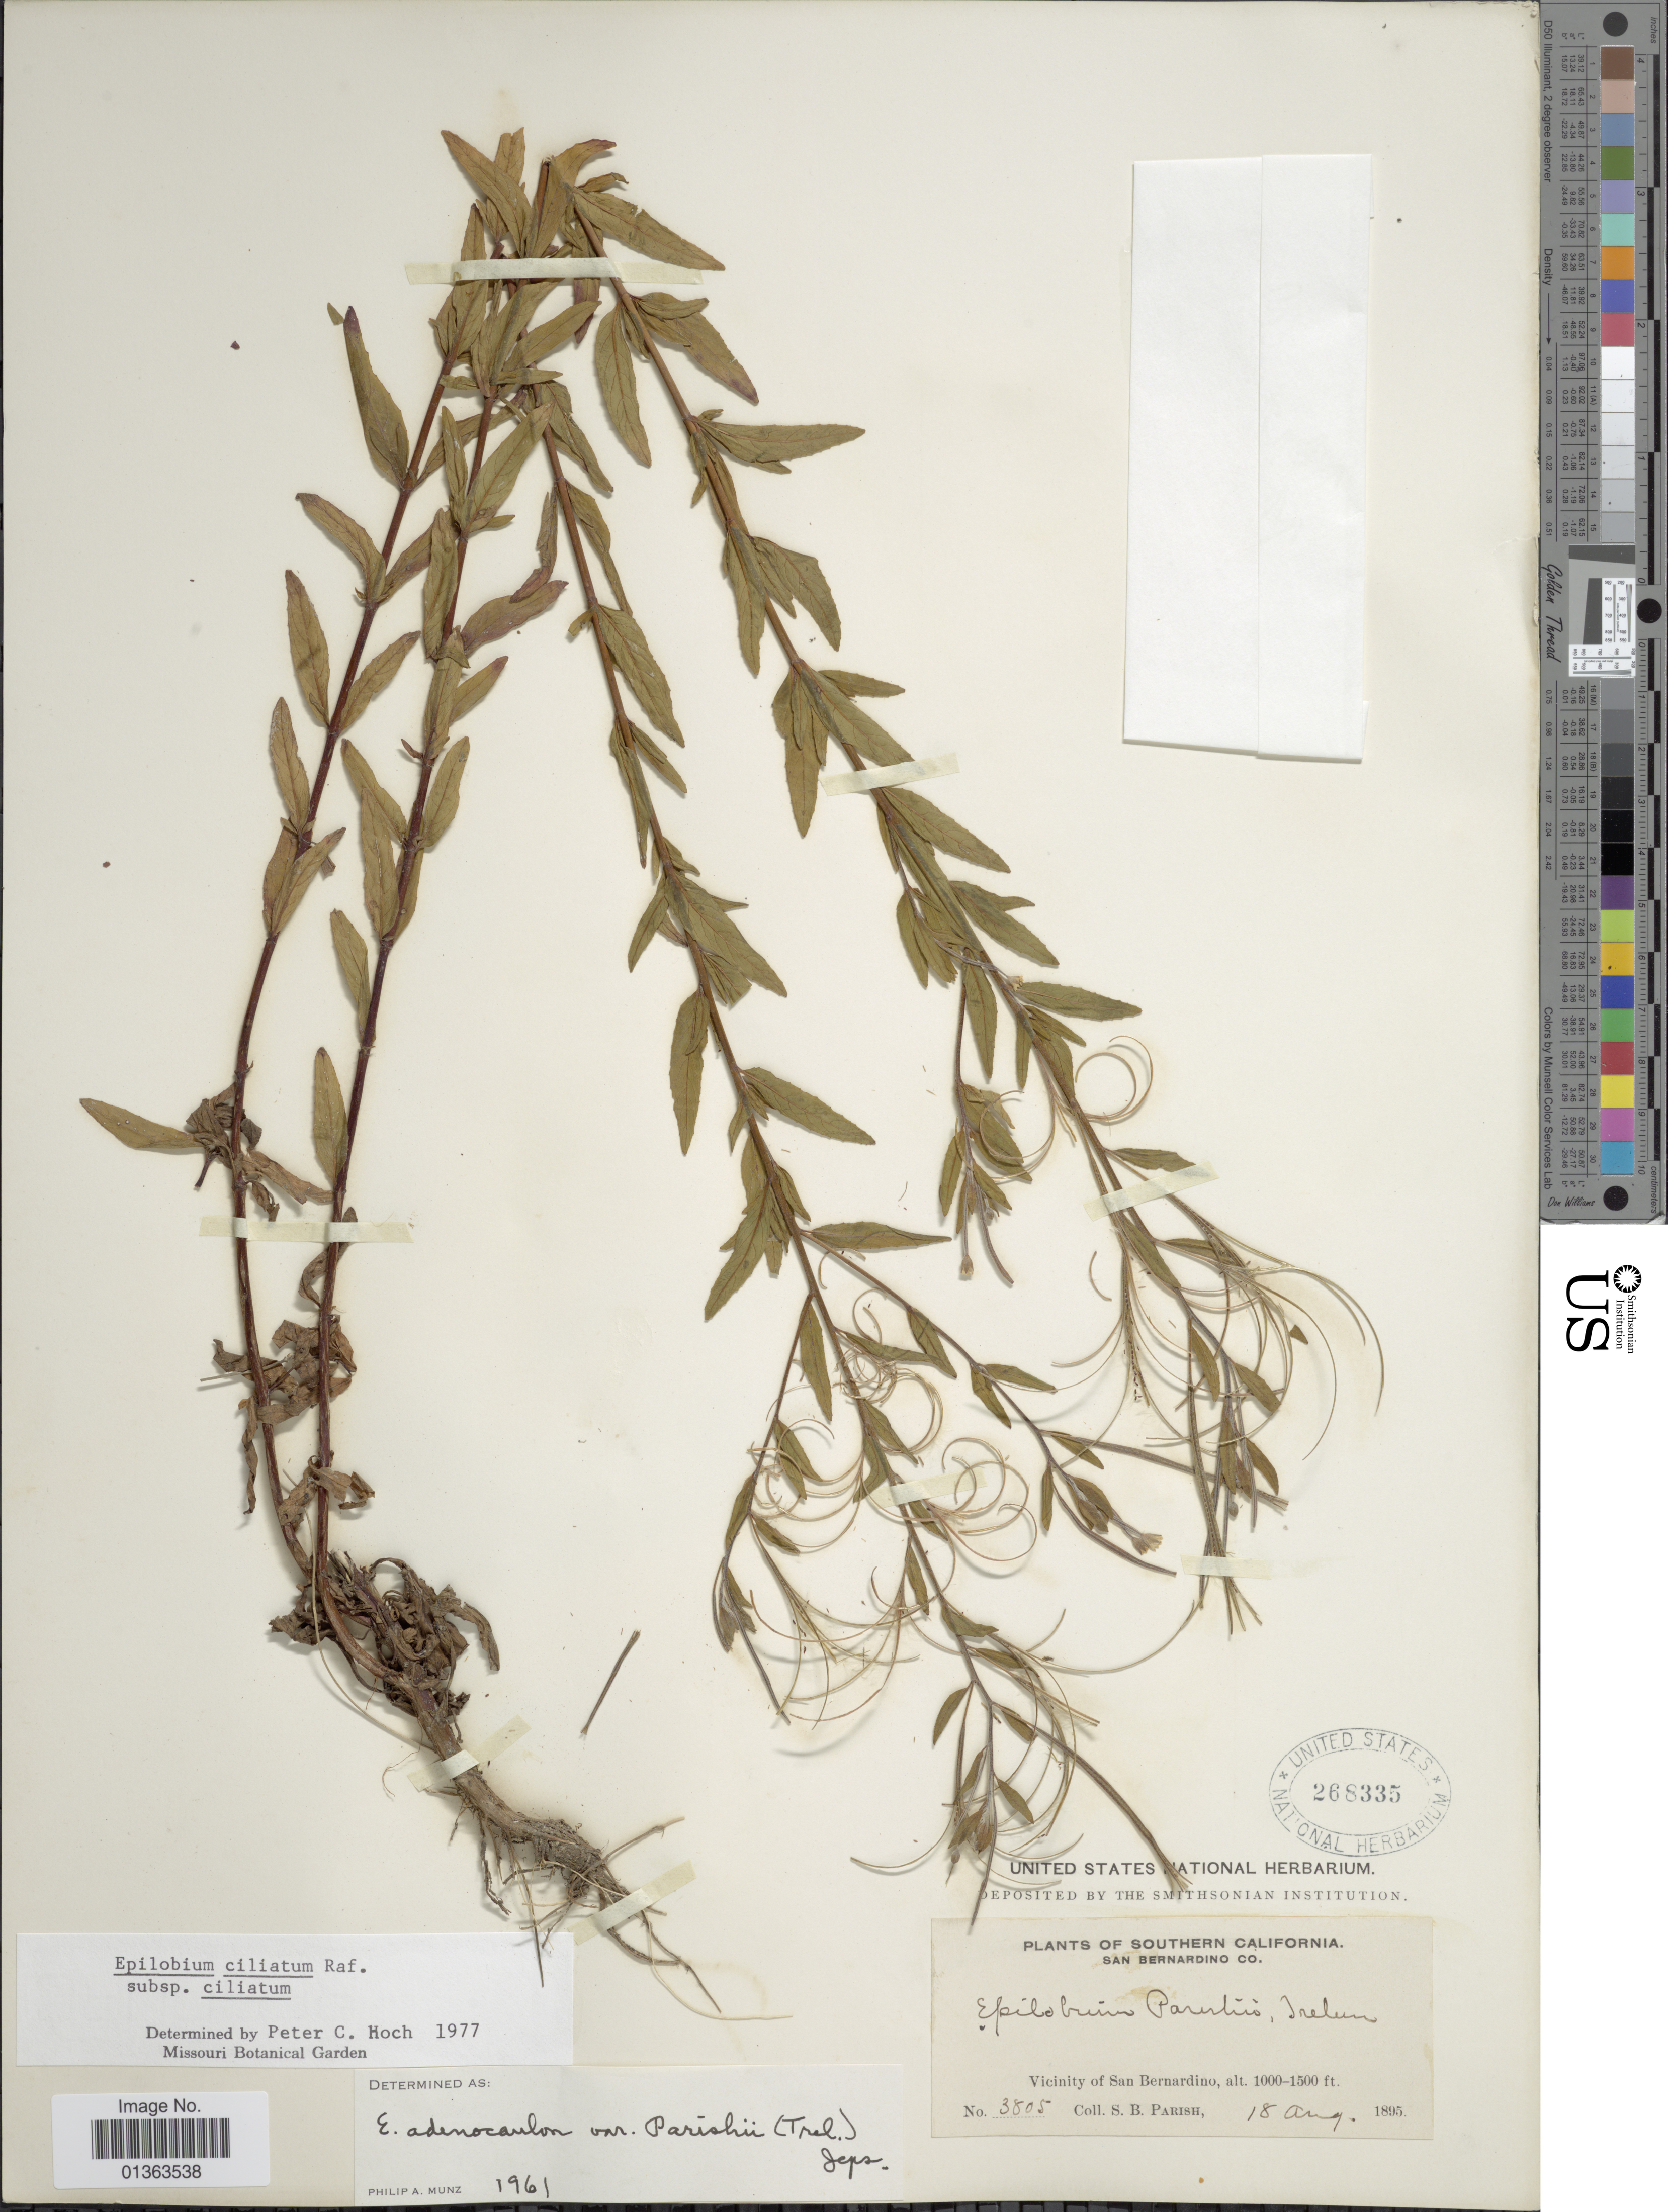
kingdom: Plantae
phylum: Tracheophyta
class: Magnoliopsida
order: Myrtales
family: Onagraceae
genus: Epilobium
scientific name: Epilobium ciliatum subsp. ciliatum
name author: Raf.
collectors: S. B. Parish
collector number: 3805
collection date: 1895-08-18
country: United States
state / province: California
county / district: San Bernardino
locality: Southern California. San Bernardino Co. Vicinity of San Bernardino.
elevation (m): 305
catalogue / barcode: US 268335